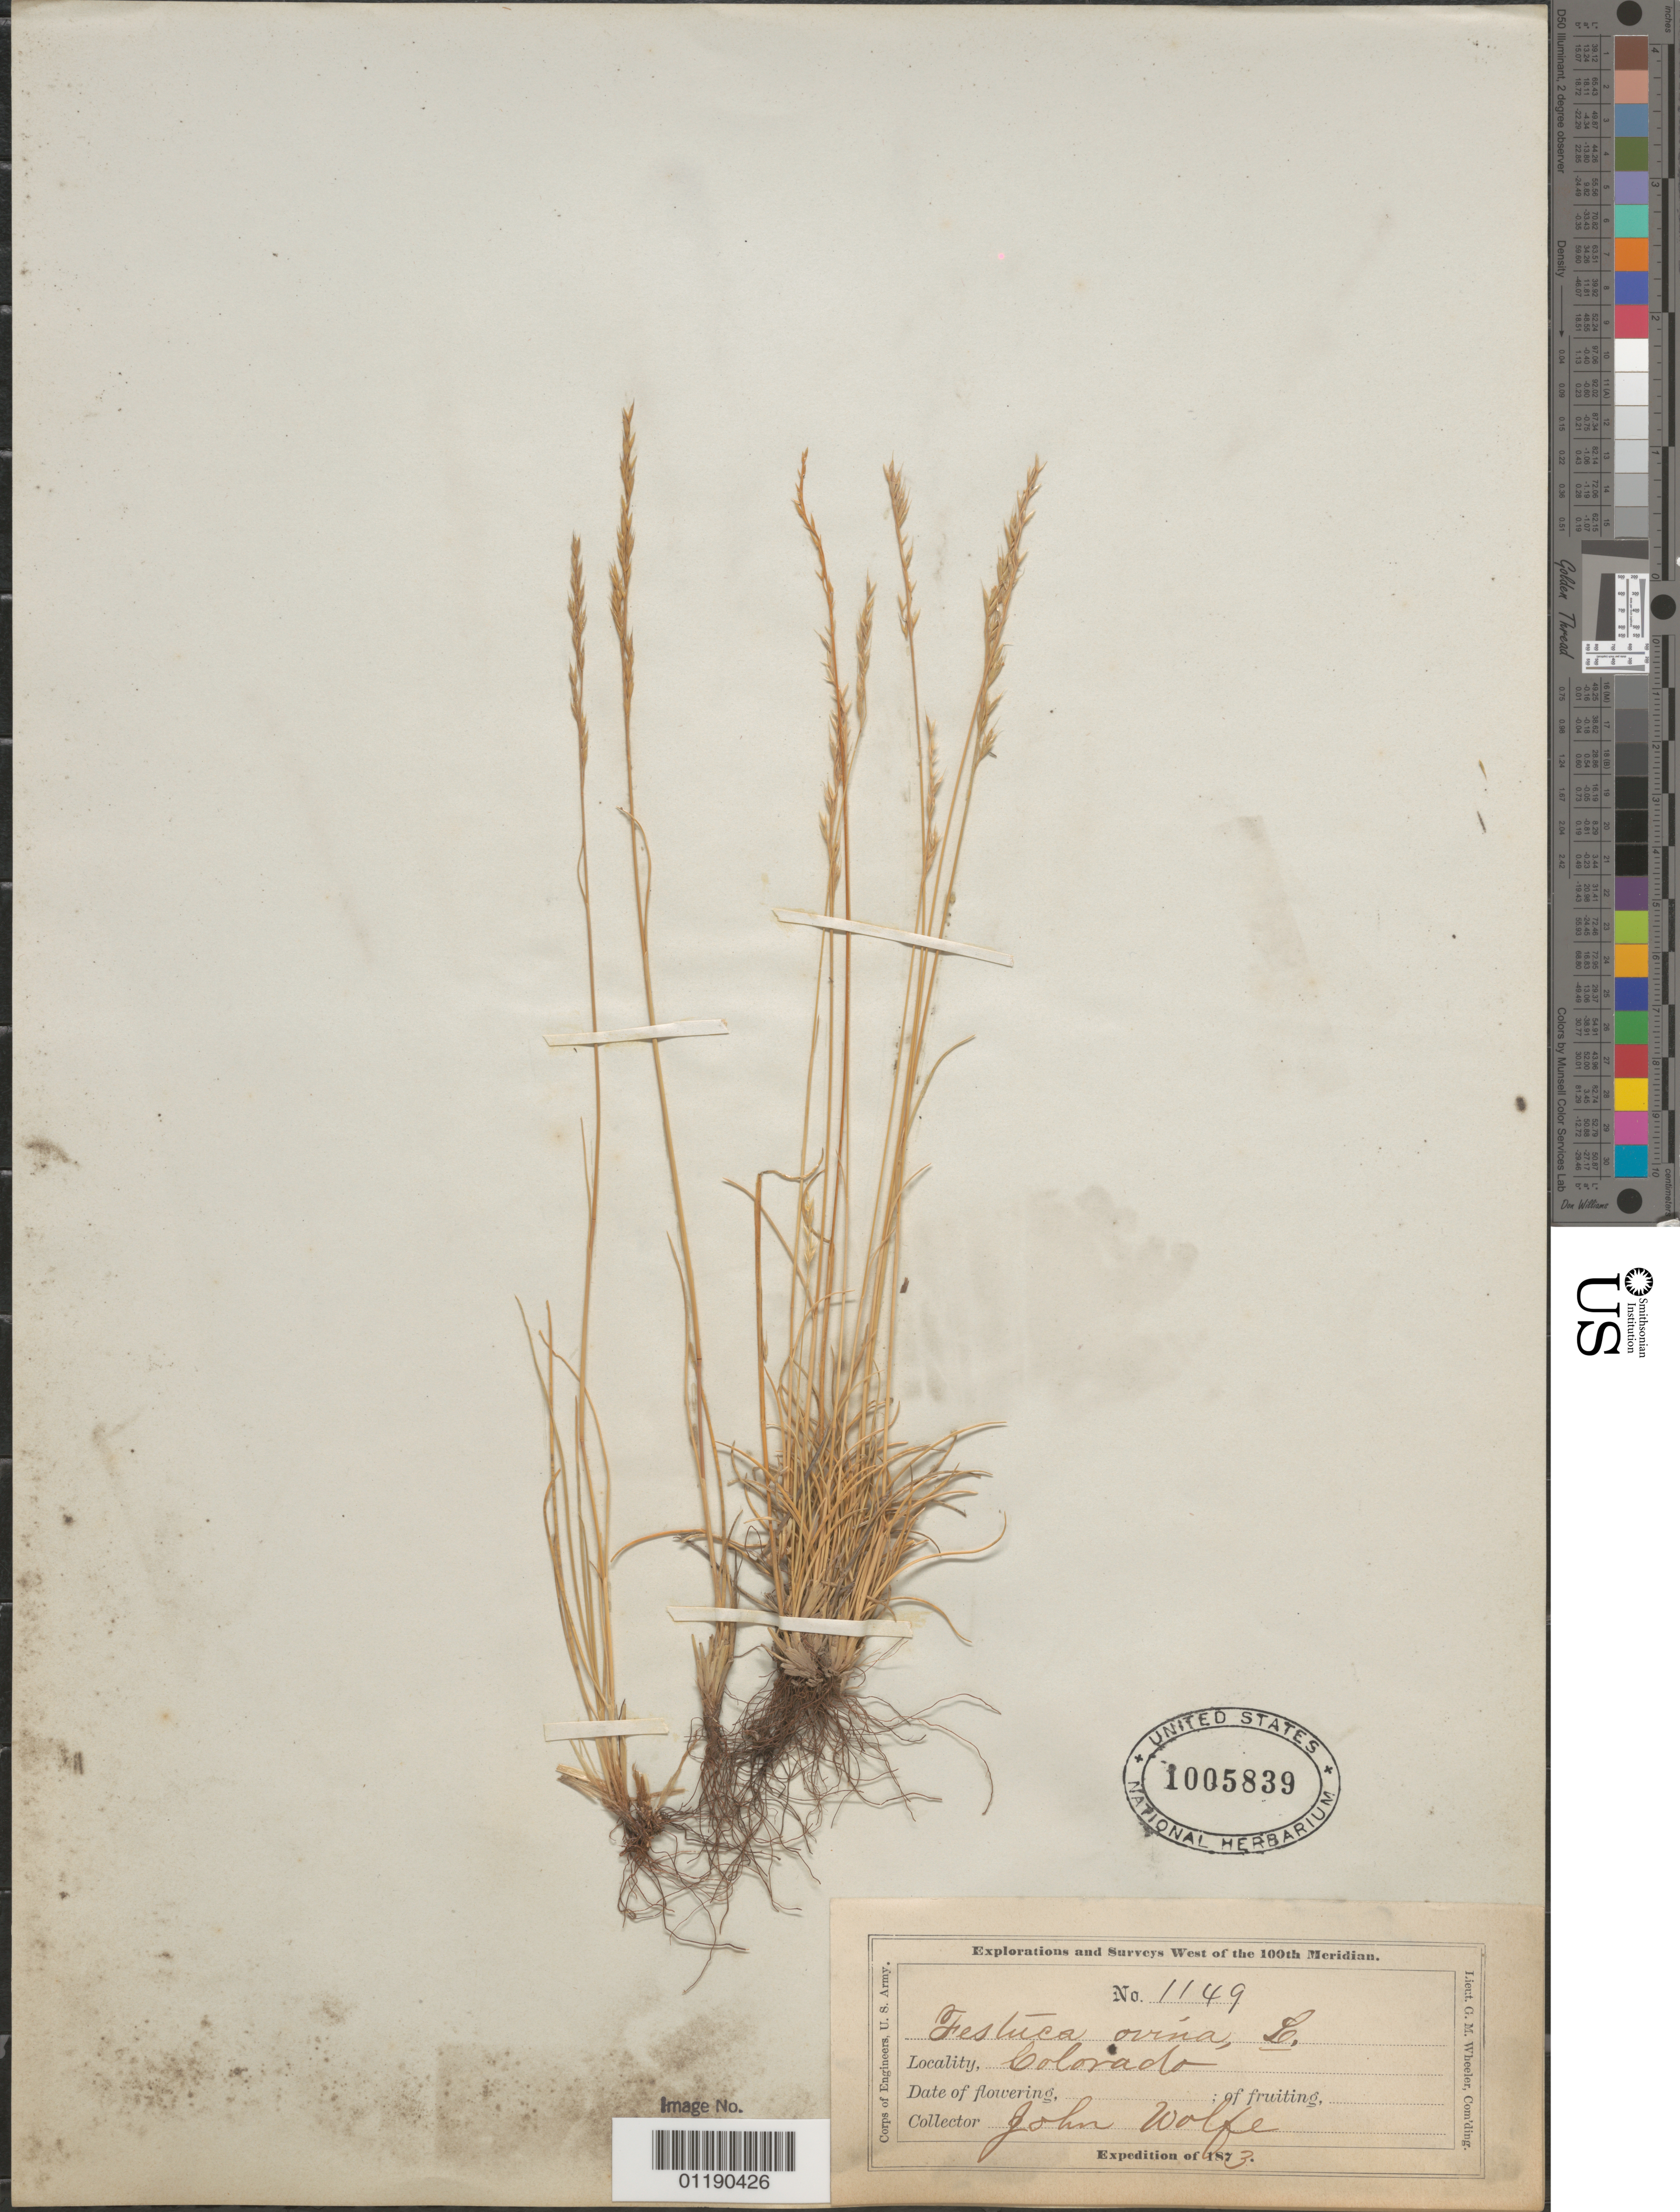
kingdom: Plantae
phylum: Tracheophyta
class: Liliopsida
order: Poales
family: Poaceae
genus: Festuca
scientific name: Festuca ovina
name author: Hack.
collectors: J. Wolf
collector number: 1149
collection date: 1873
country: United States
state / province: Colorado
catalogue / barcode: US 1005839